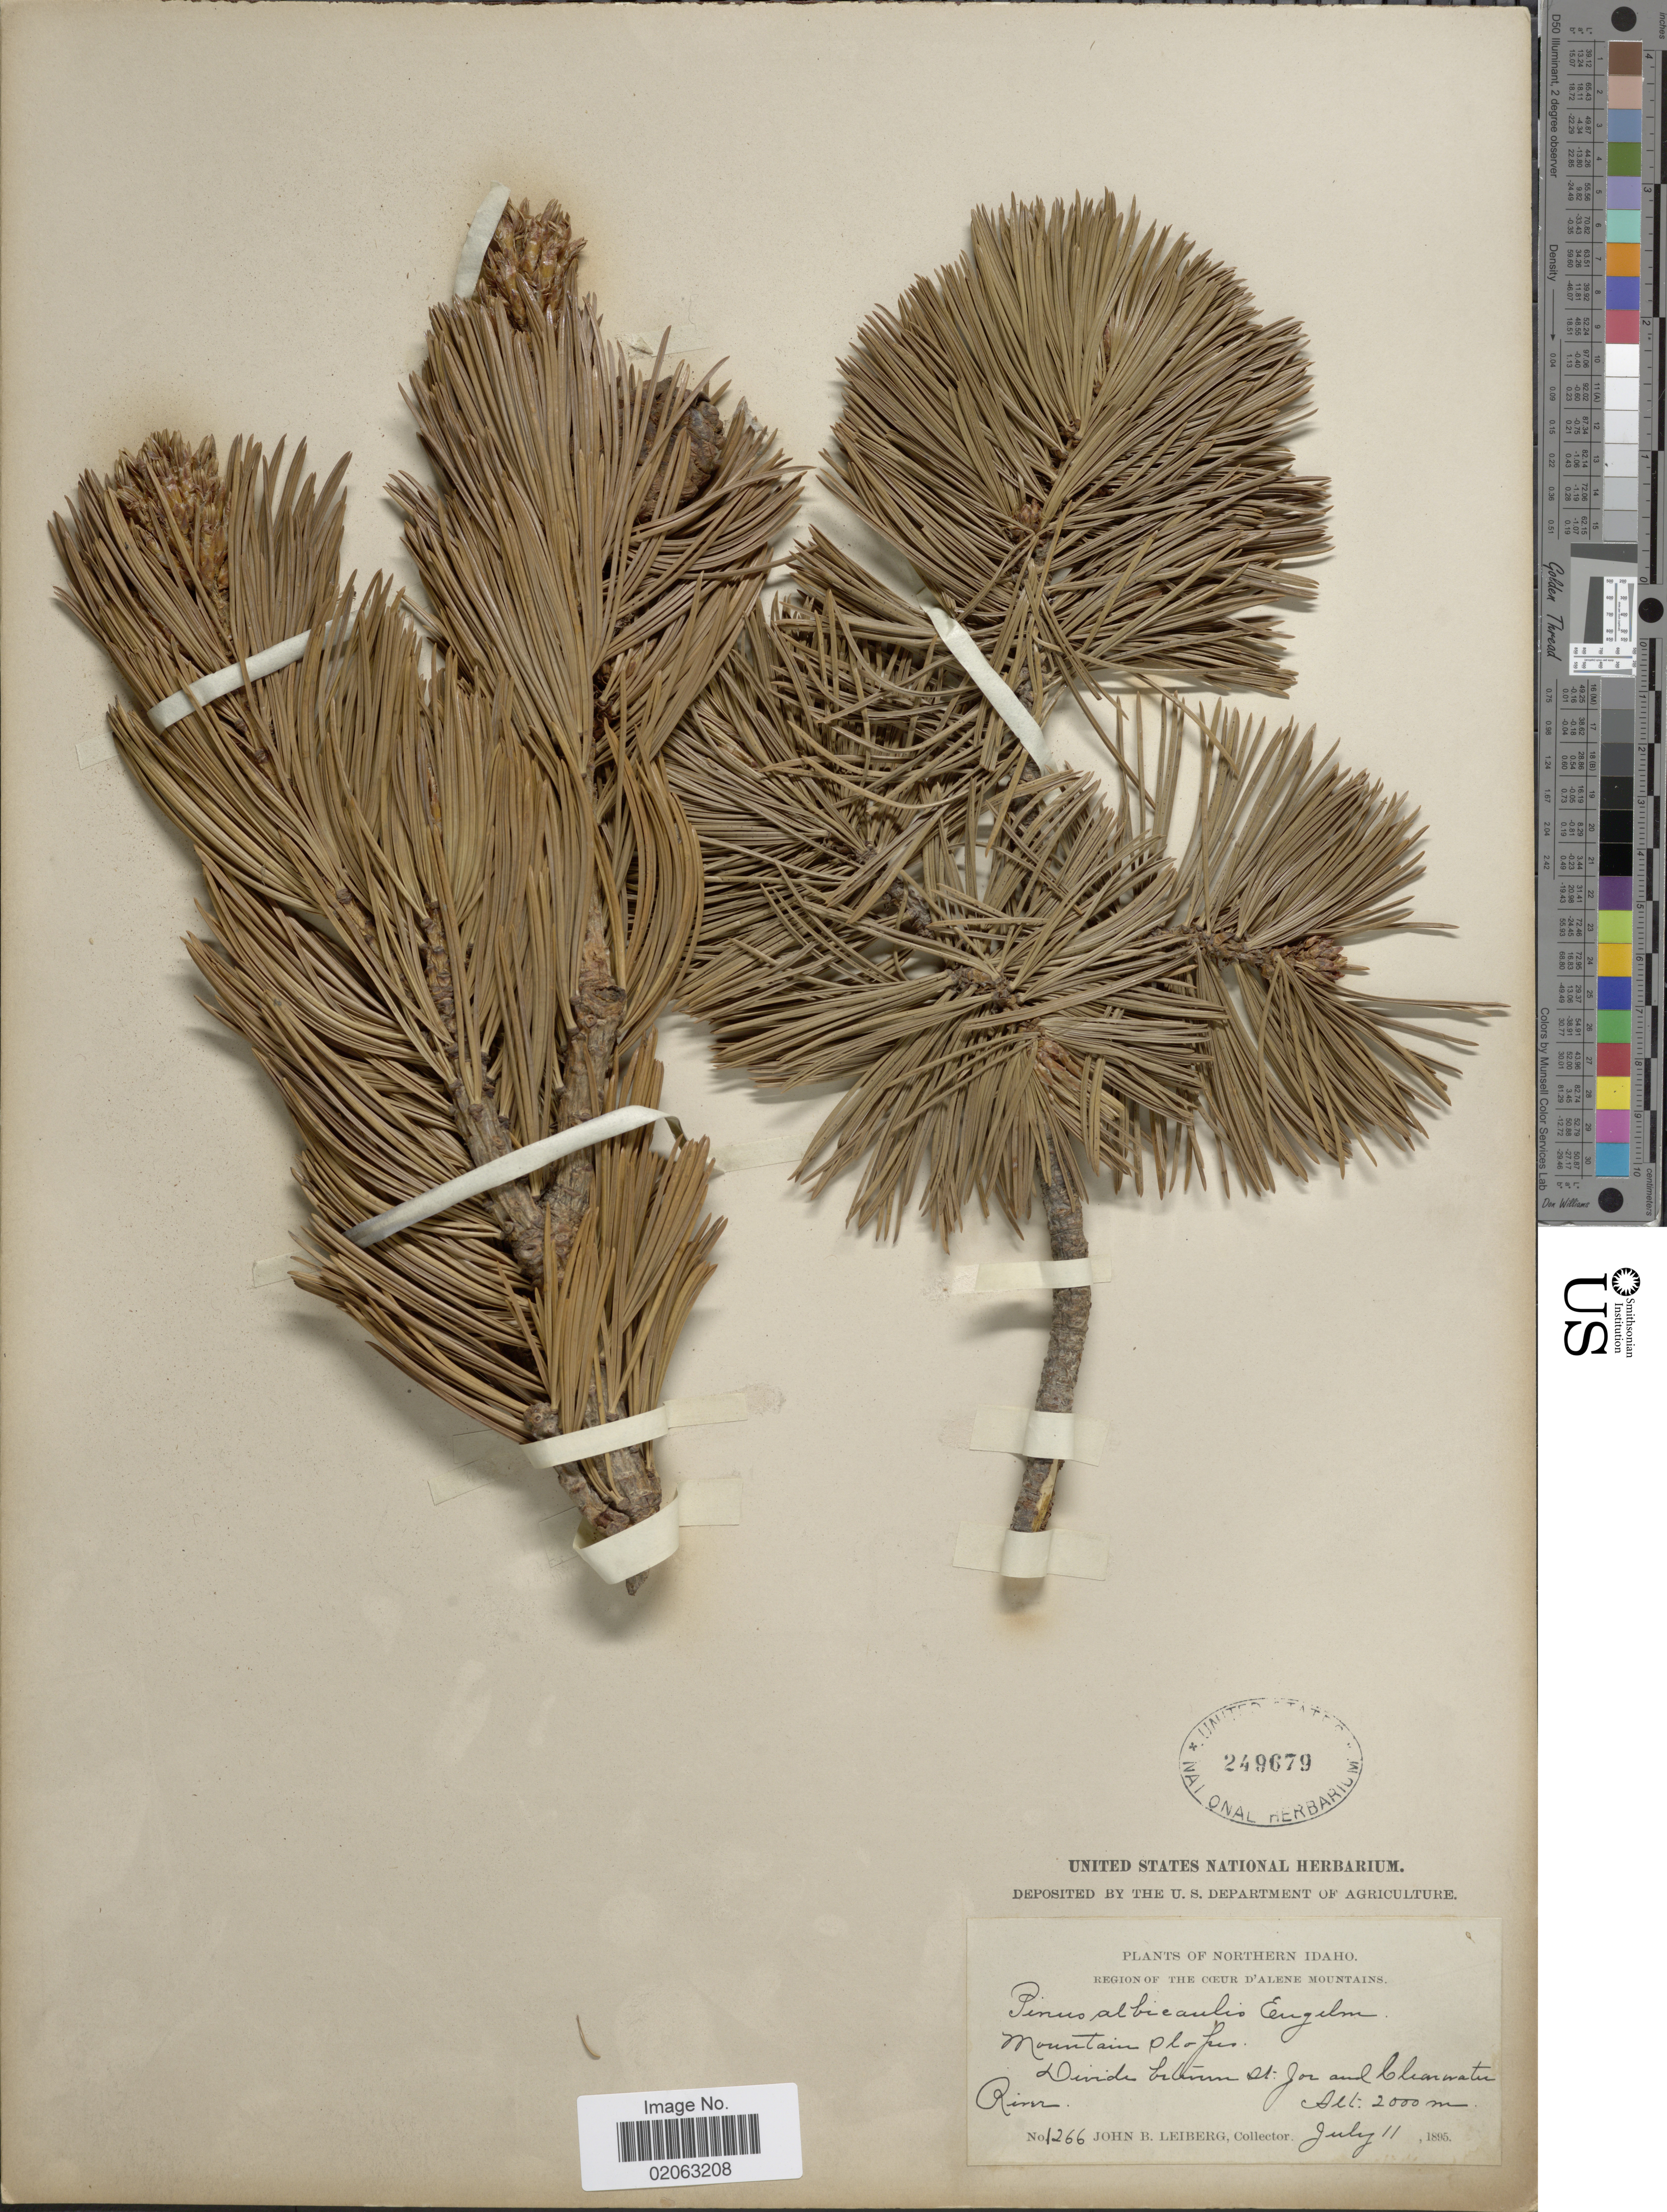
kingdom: Plantae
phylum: Tracheophyta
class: Pinopsida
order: Pinales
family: Pinaceae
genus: Pinus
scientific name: Pinus albicaulis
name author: Engelm.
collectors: J. Leiberg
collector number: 1266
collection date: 1895-07-11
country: United States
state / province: Idaho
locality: Northern Idaho, Region The Cæur D'Alene Mountains, Mountain slopes, Divides between St Jor and Clearwater River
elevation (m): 2000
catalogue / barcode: US 249679